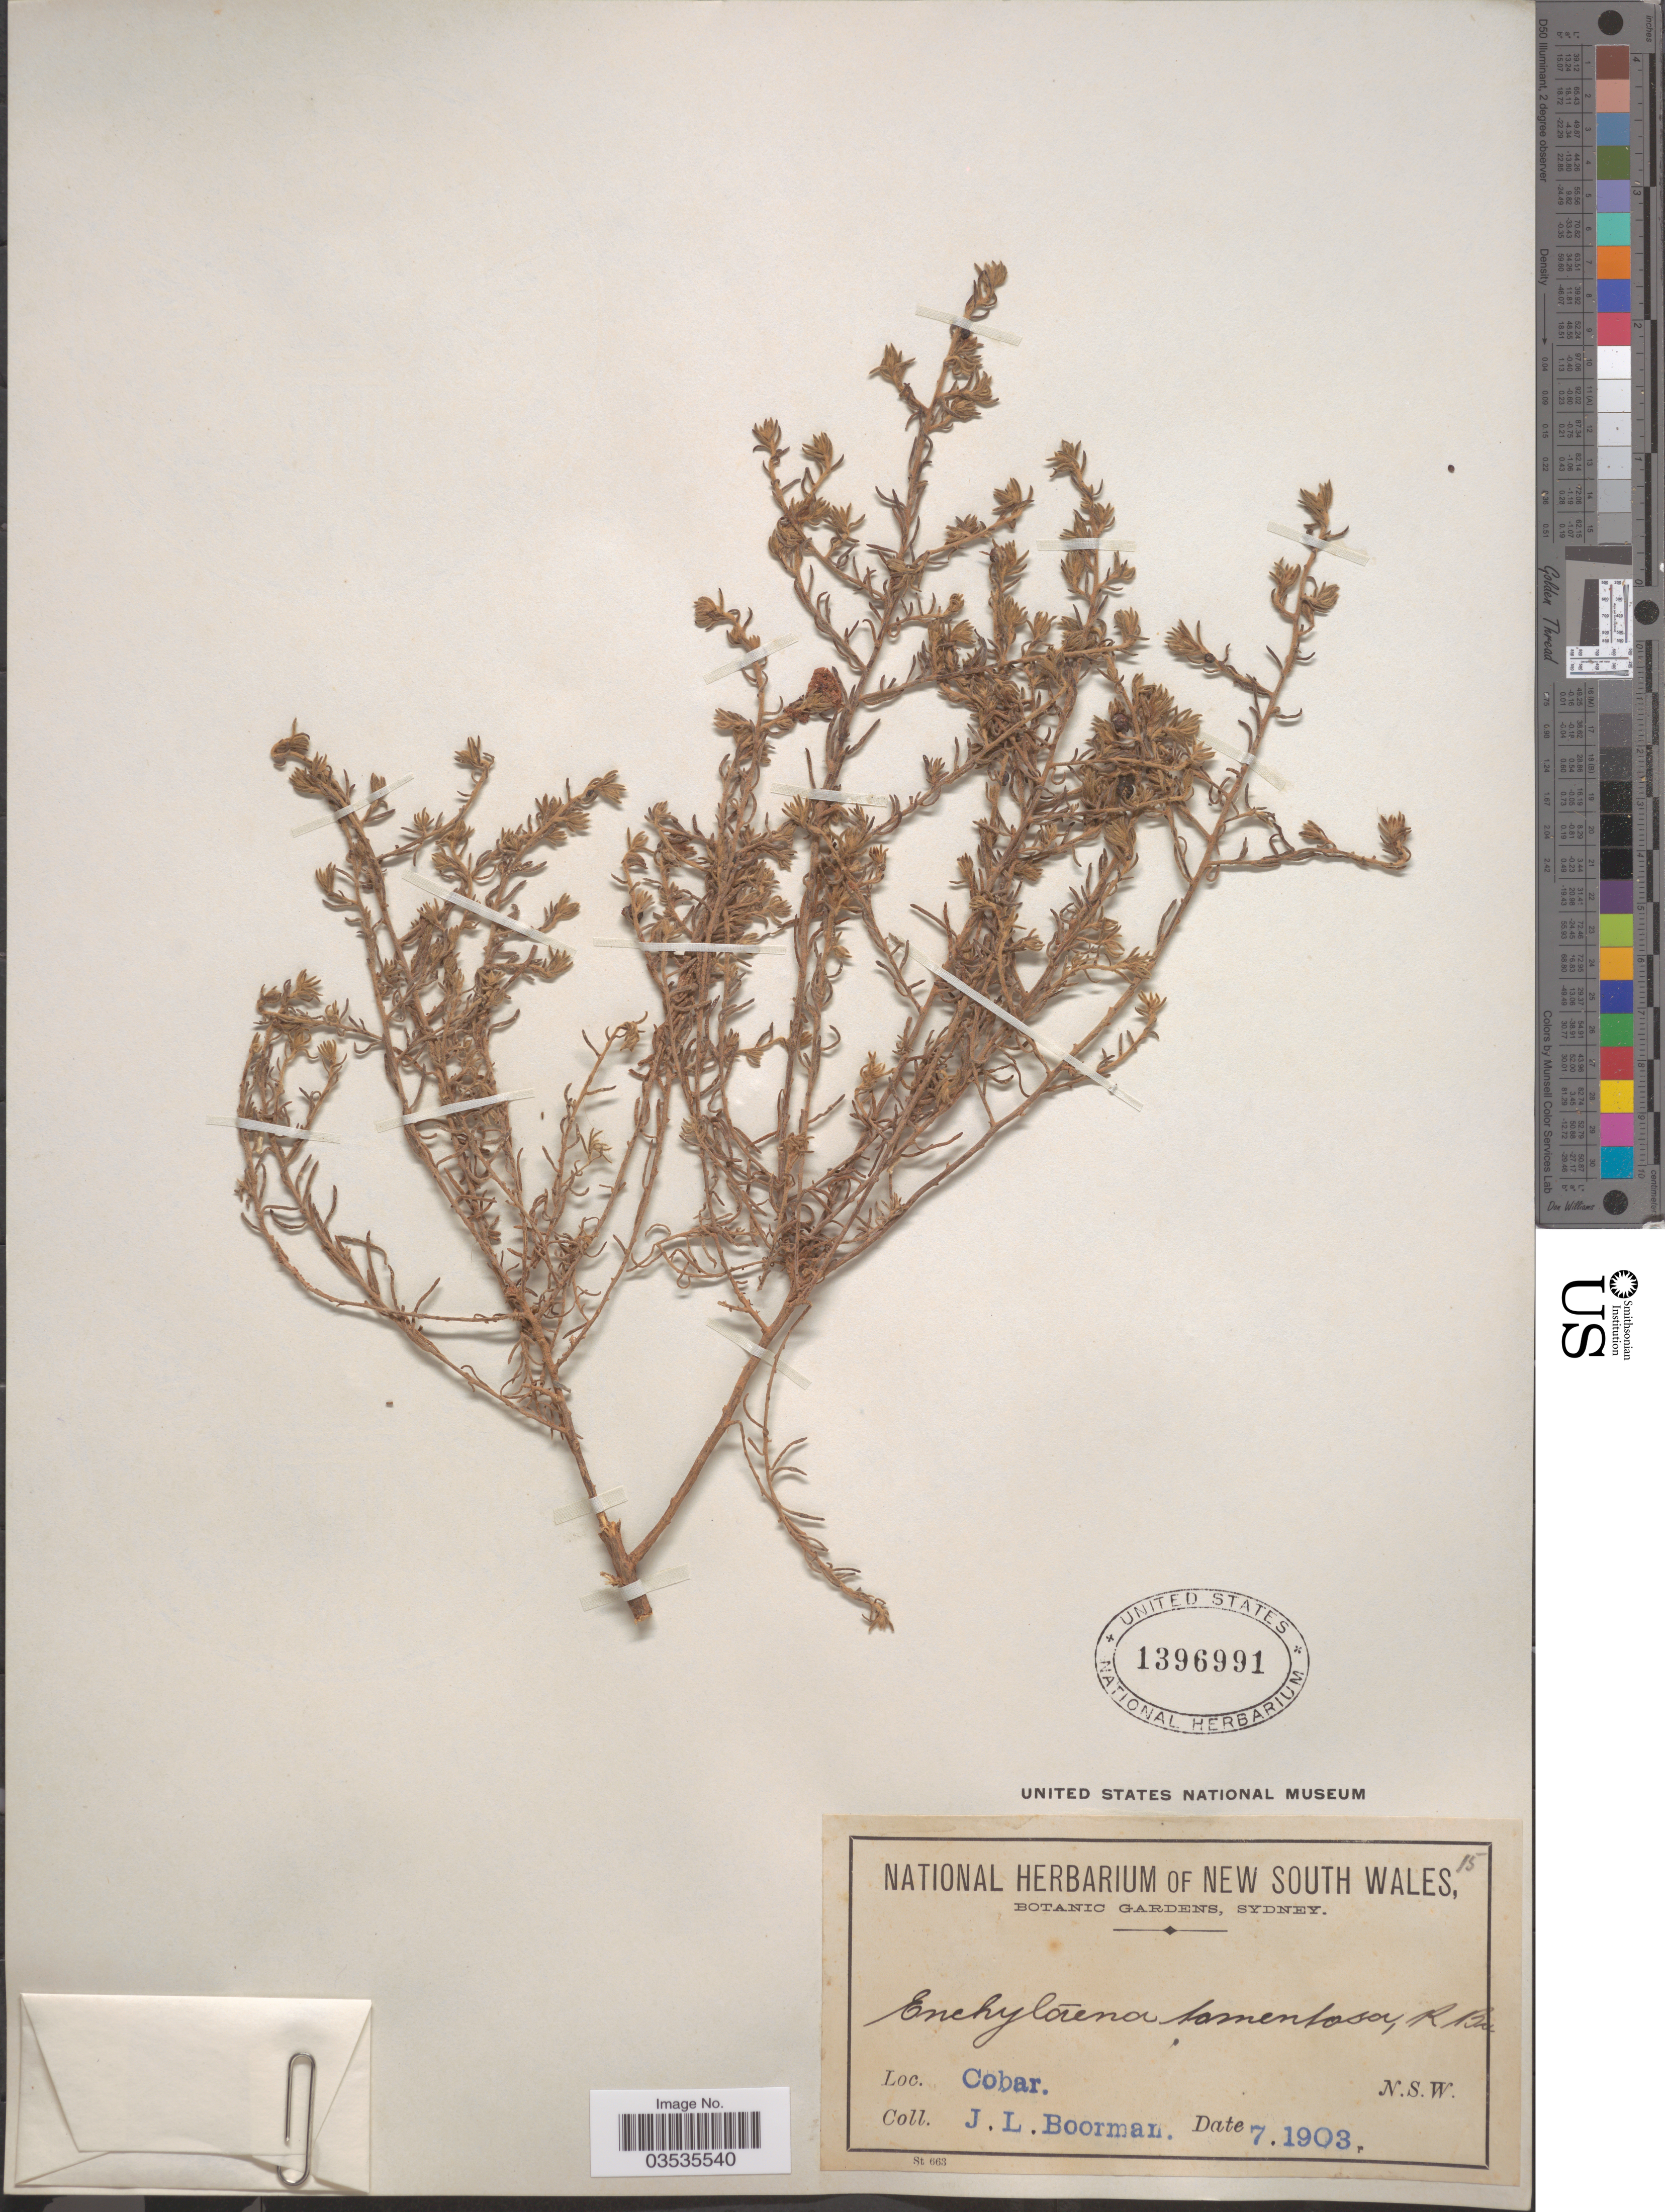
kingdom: Plantae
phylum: Tracheophyta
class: Magnoliopsida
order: Caryophyllales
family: Amaranthaceae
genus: Enchylaena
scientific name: Enchylaena tomentosa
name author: R. Br.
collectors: J. Boorman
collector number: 15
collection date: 1903-07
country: Australia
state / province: New South Wales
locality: Cobar.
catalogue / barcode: US 1396991